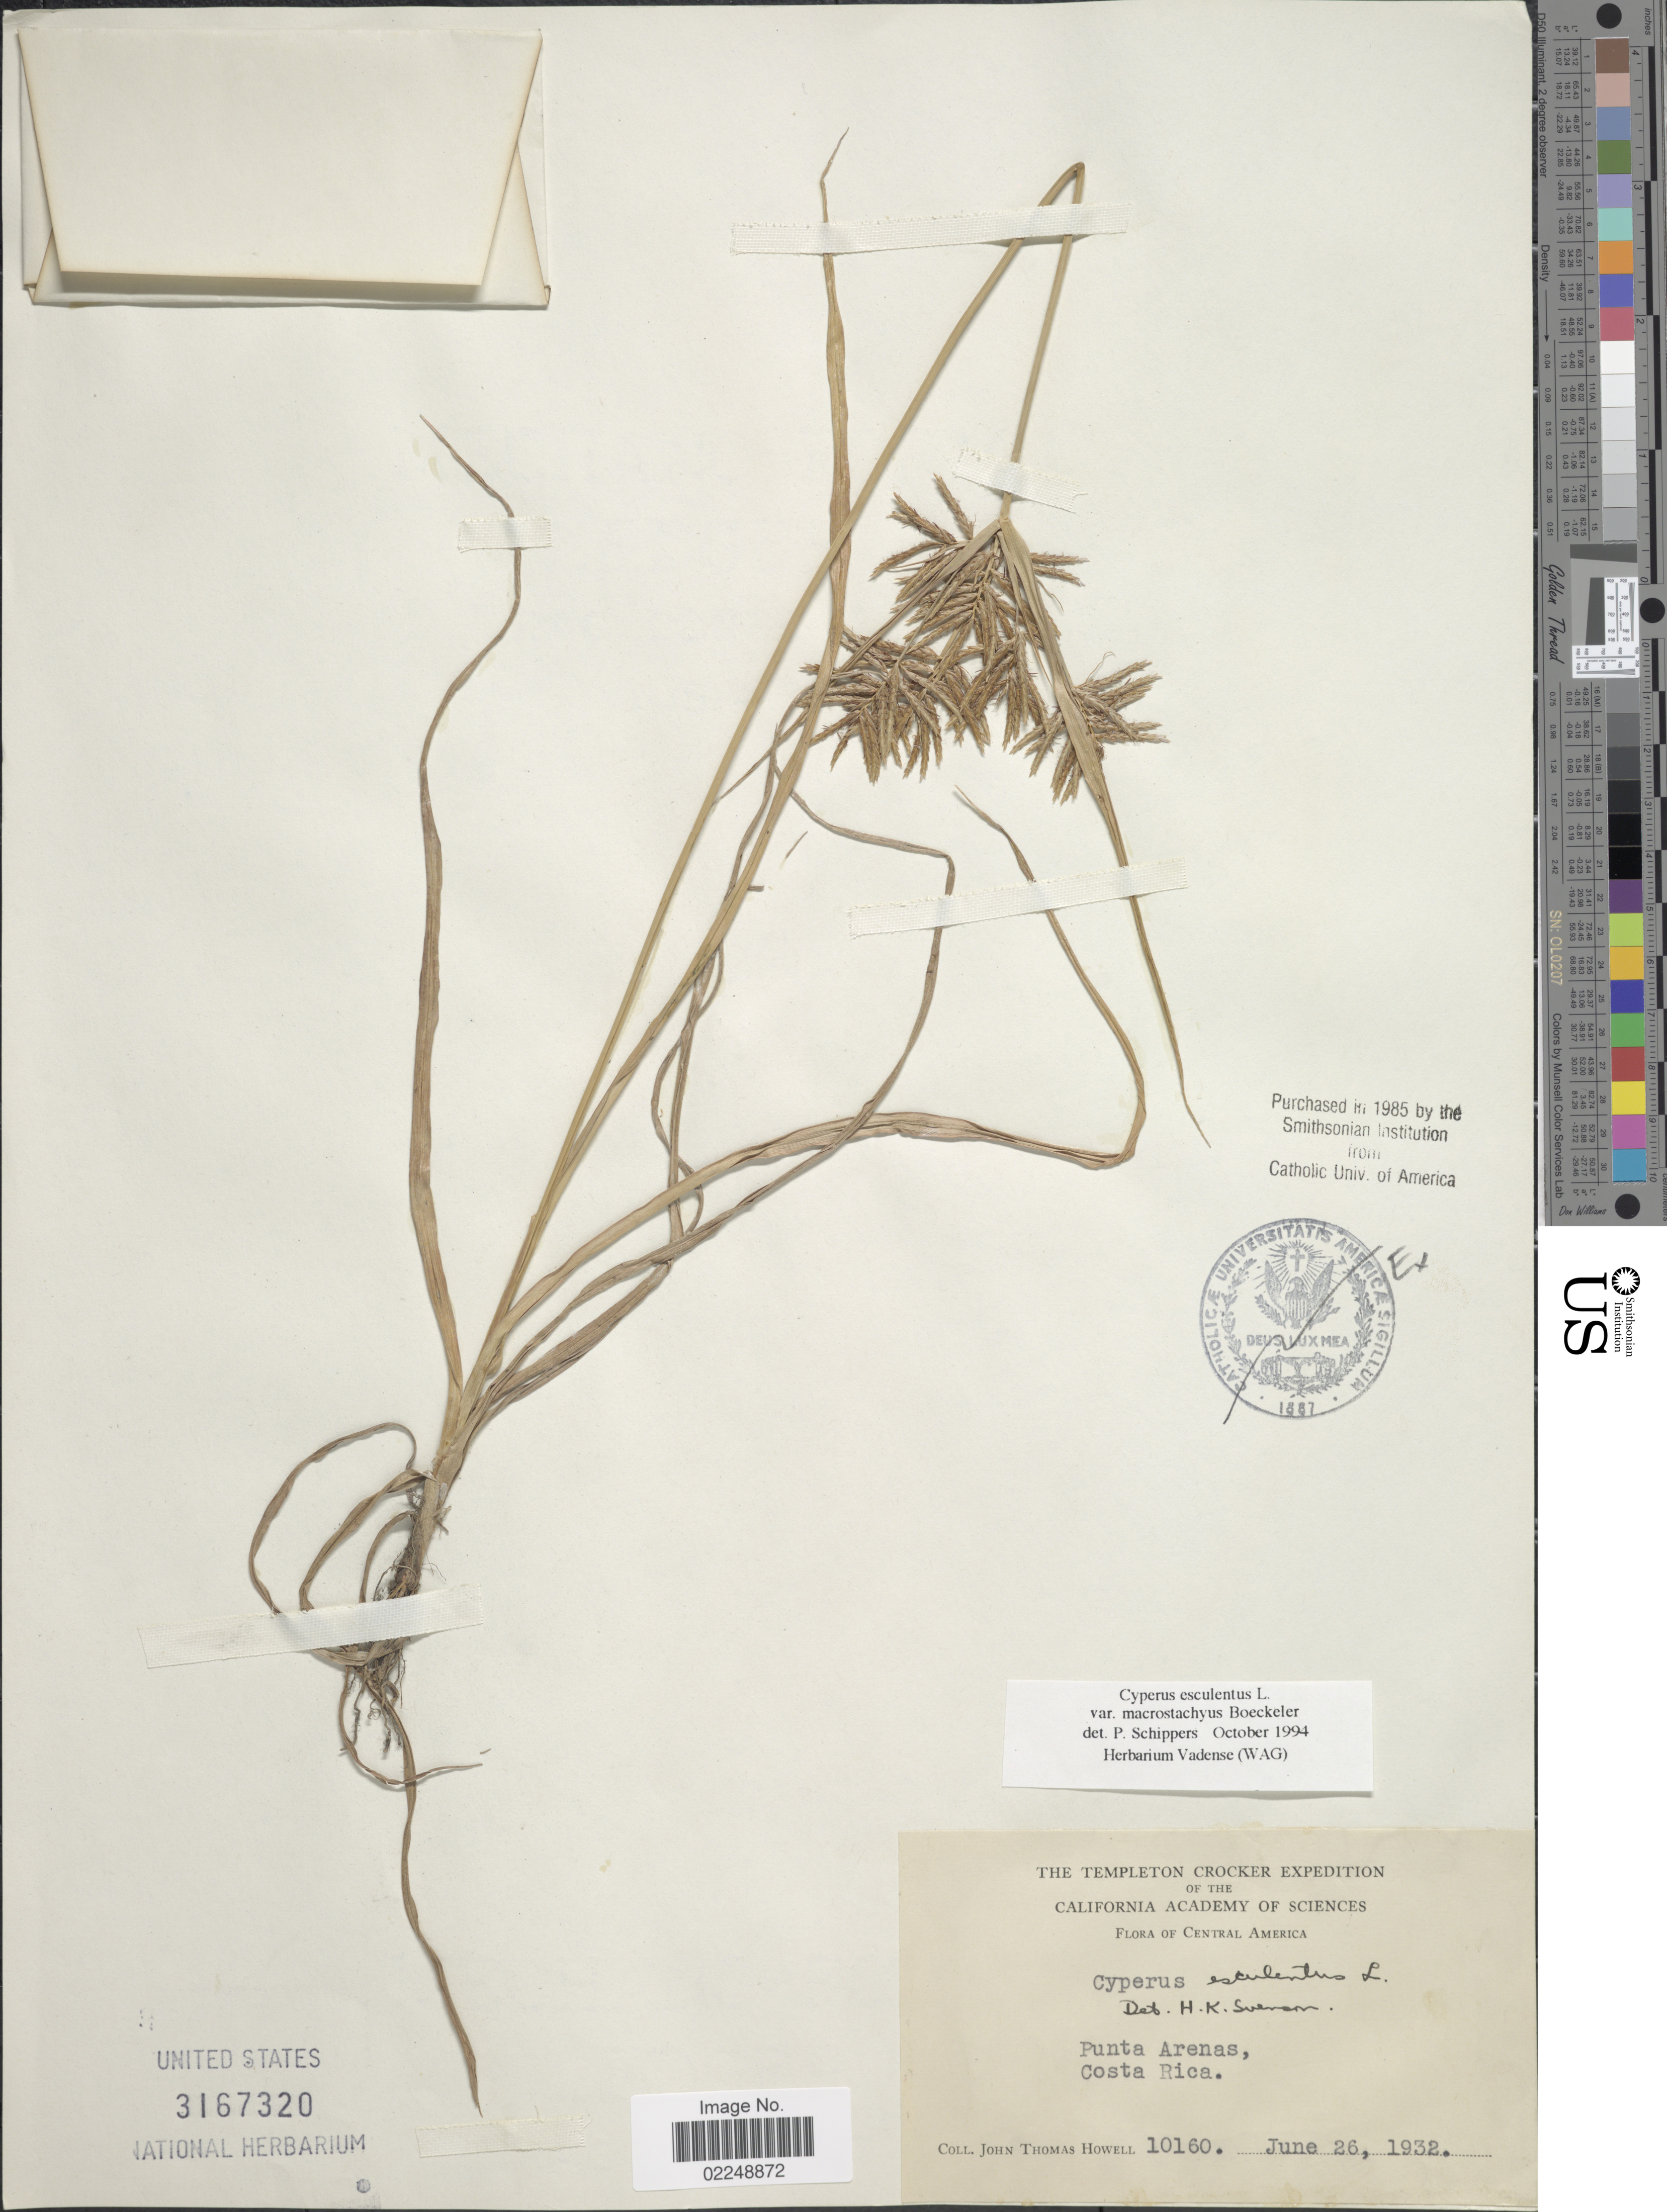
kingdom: Plantae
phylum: Tracheophyta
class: Liliopsida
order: Poales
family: Cyperaceae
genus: Cyperus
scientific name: Cyperus esculentus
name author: L.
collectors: J. T. Howell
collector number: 10160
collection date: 1932-06-26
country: Costa Rica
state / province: Puntarenas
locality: Templeton Crocker, Central America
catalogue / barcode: US 3167320